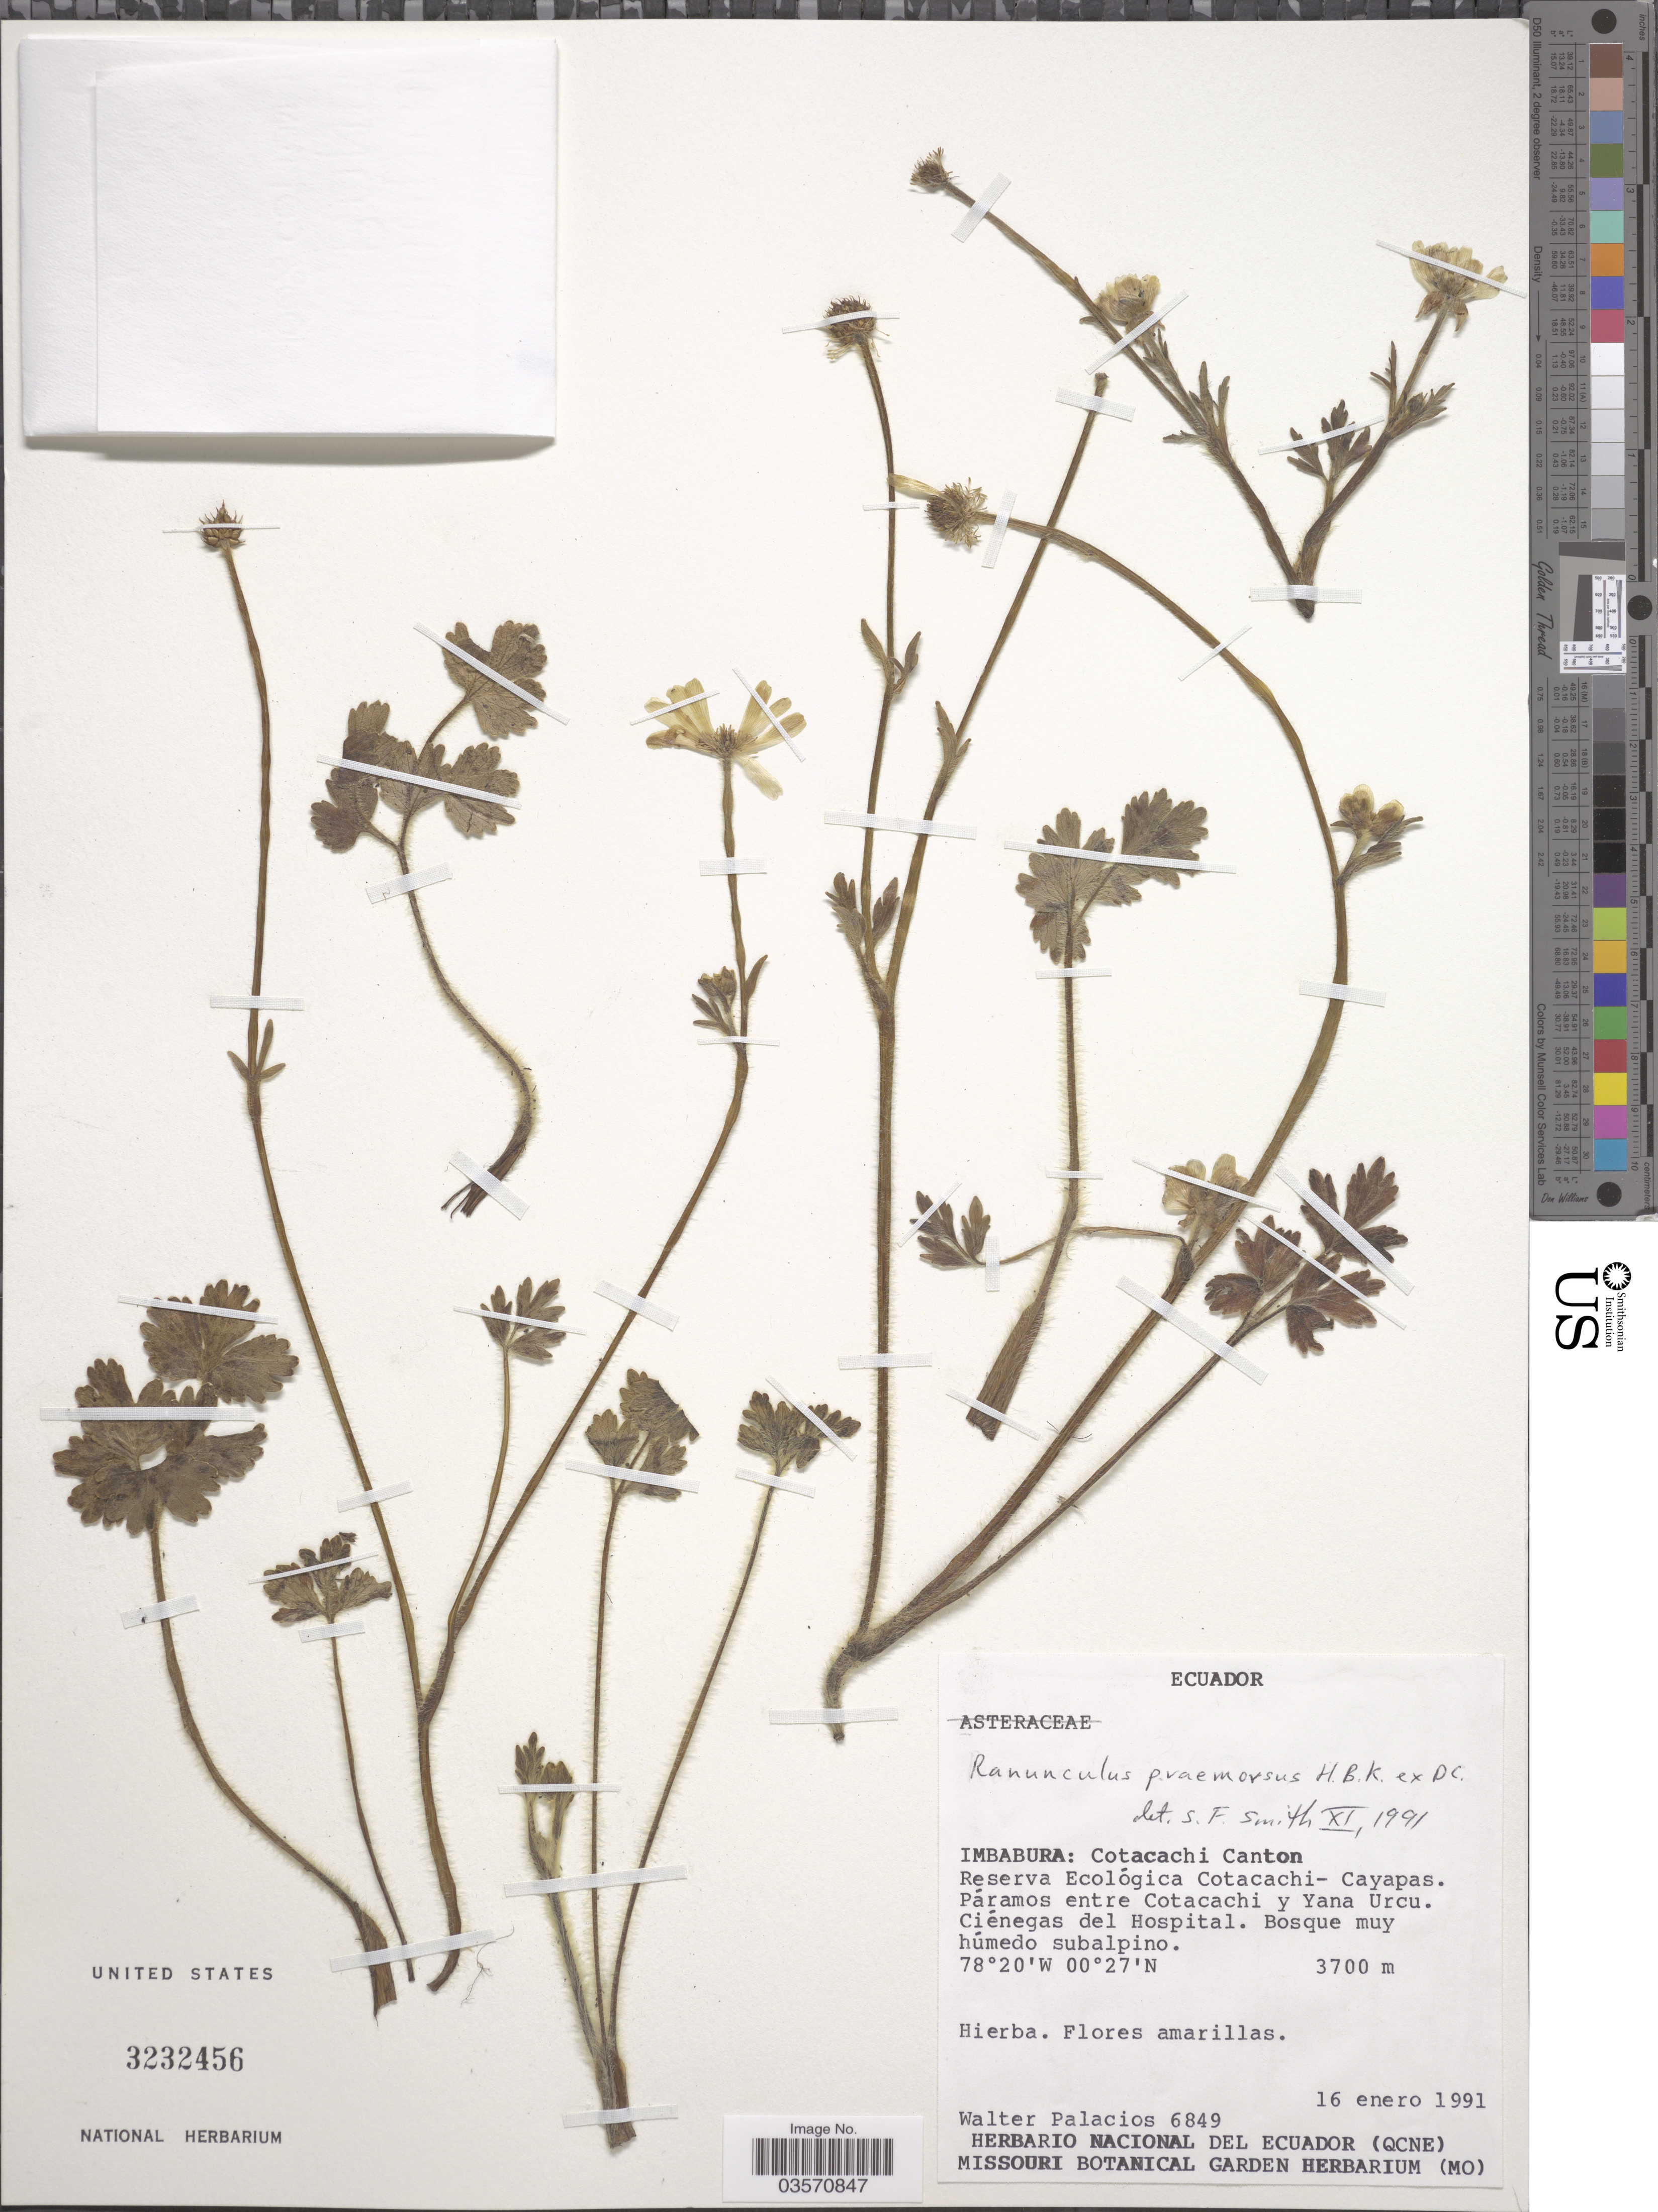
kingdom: Plantae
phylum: Tracheophyta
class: Magnoliopsida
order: Ranunculales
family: Ranunculaceae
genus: Ranunculus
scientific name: Ranunculus praemorsus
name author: Kunth ex DC.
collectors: W. Palacios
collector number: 6849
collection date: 1991-01-16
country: Ecuador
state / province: Imbabura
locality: Imbabura: Cotacachi Canton. Reserva Ecológica Cotacachi- Cayapas. Páramos entre Cotacachi y Yana Urcu. Ciénegas del Hospital.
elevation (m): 3700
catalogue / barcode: US 3232456